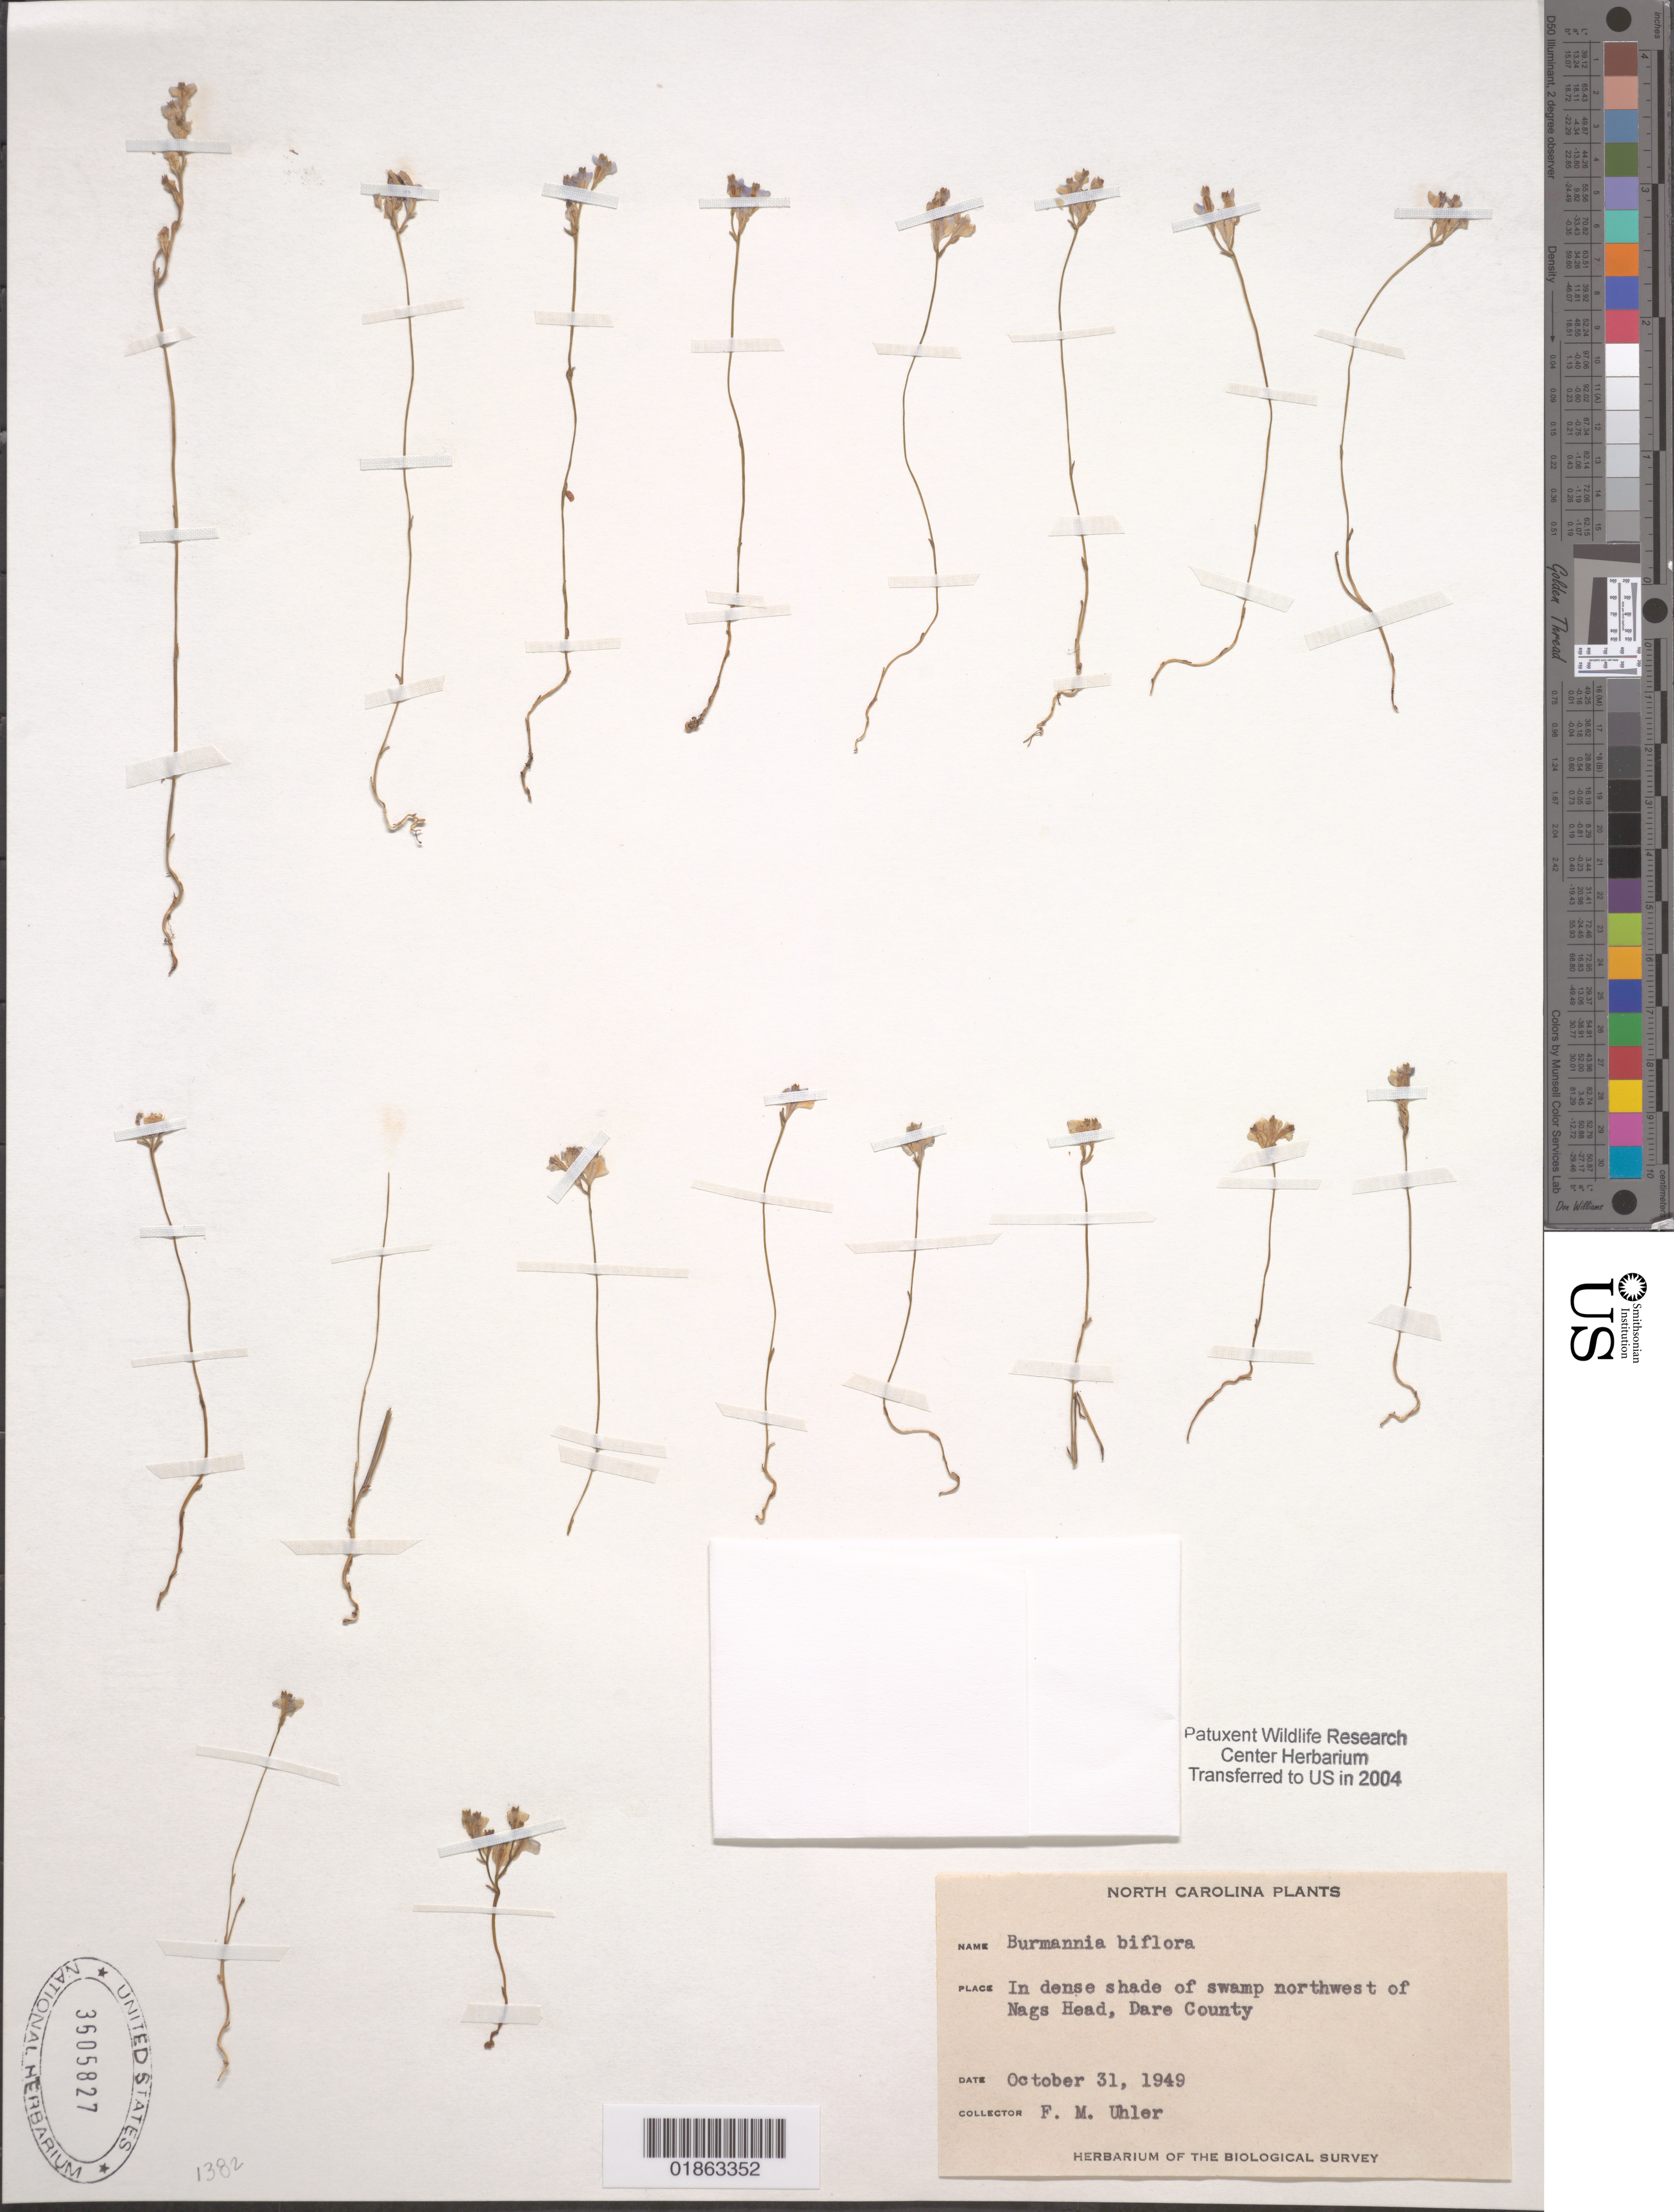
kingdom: Plantae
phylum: Tracheophyta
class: Liliopsida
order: Dioscoreales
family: Burmanniaceae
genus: Burmannia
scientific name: Burmannia biflora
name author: L.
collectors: F. M. Uhler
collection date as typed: October 31, 1949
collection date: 1949-10-31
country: United States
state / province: North Carolina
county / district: Dare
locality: Swamp northwest of Nags Head.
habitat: In dense shade of swamp.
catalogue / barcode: US 3605827